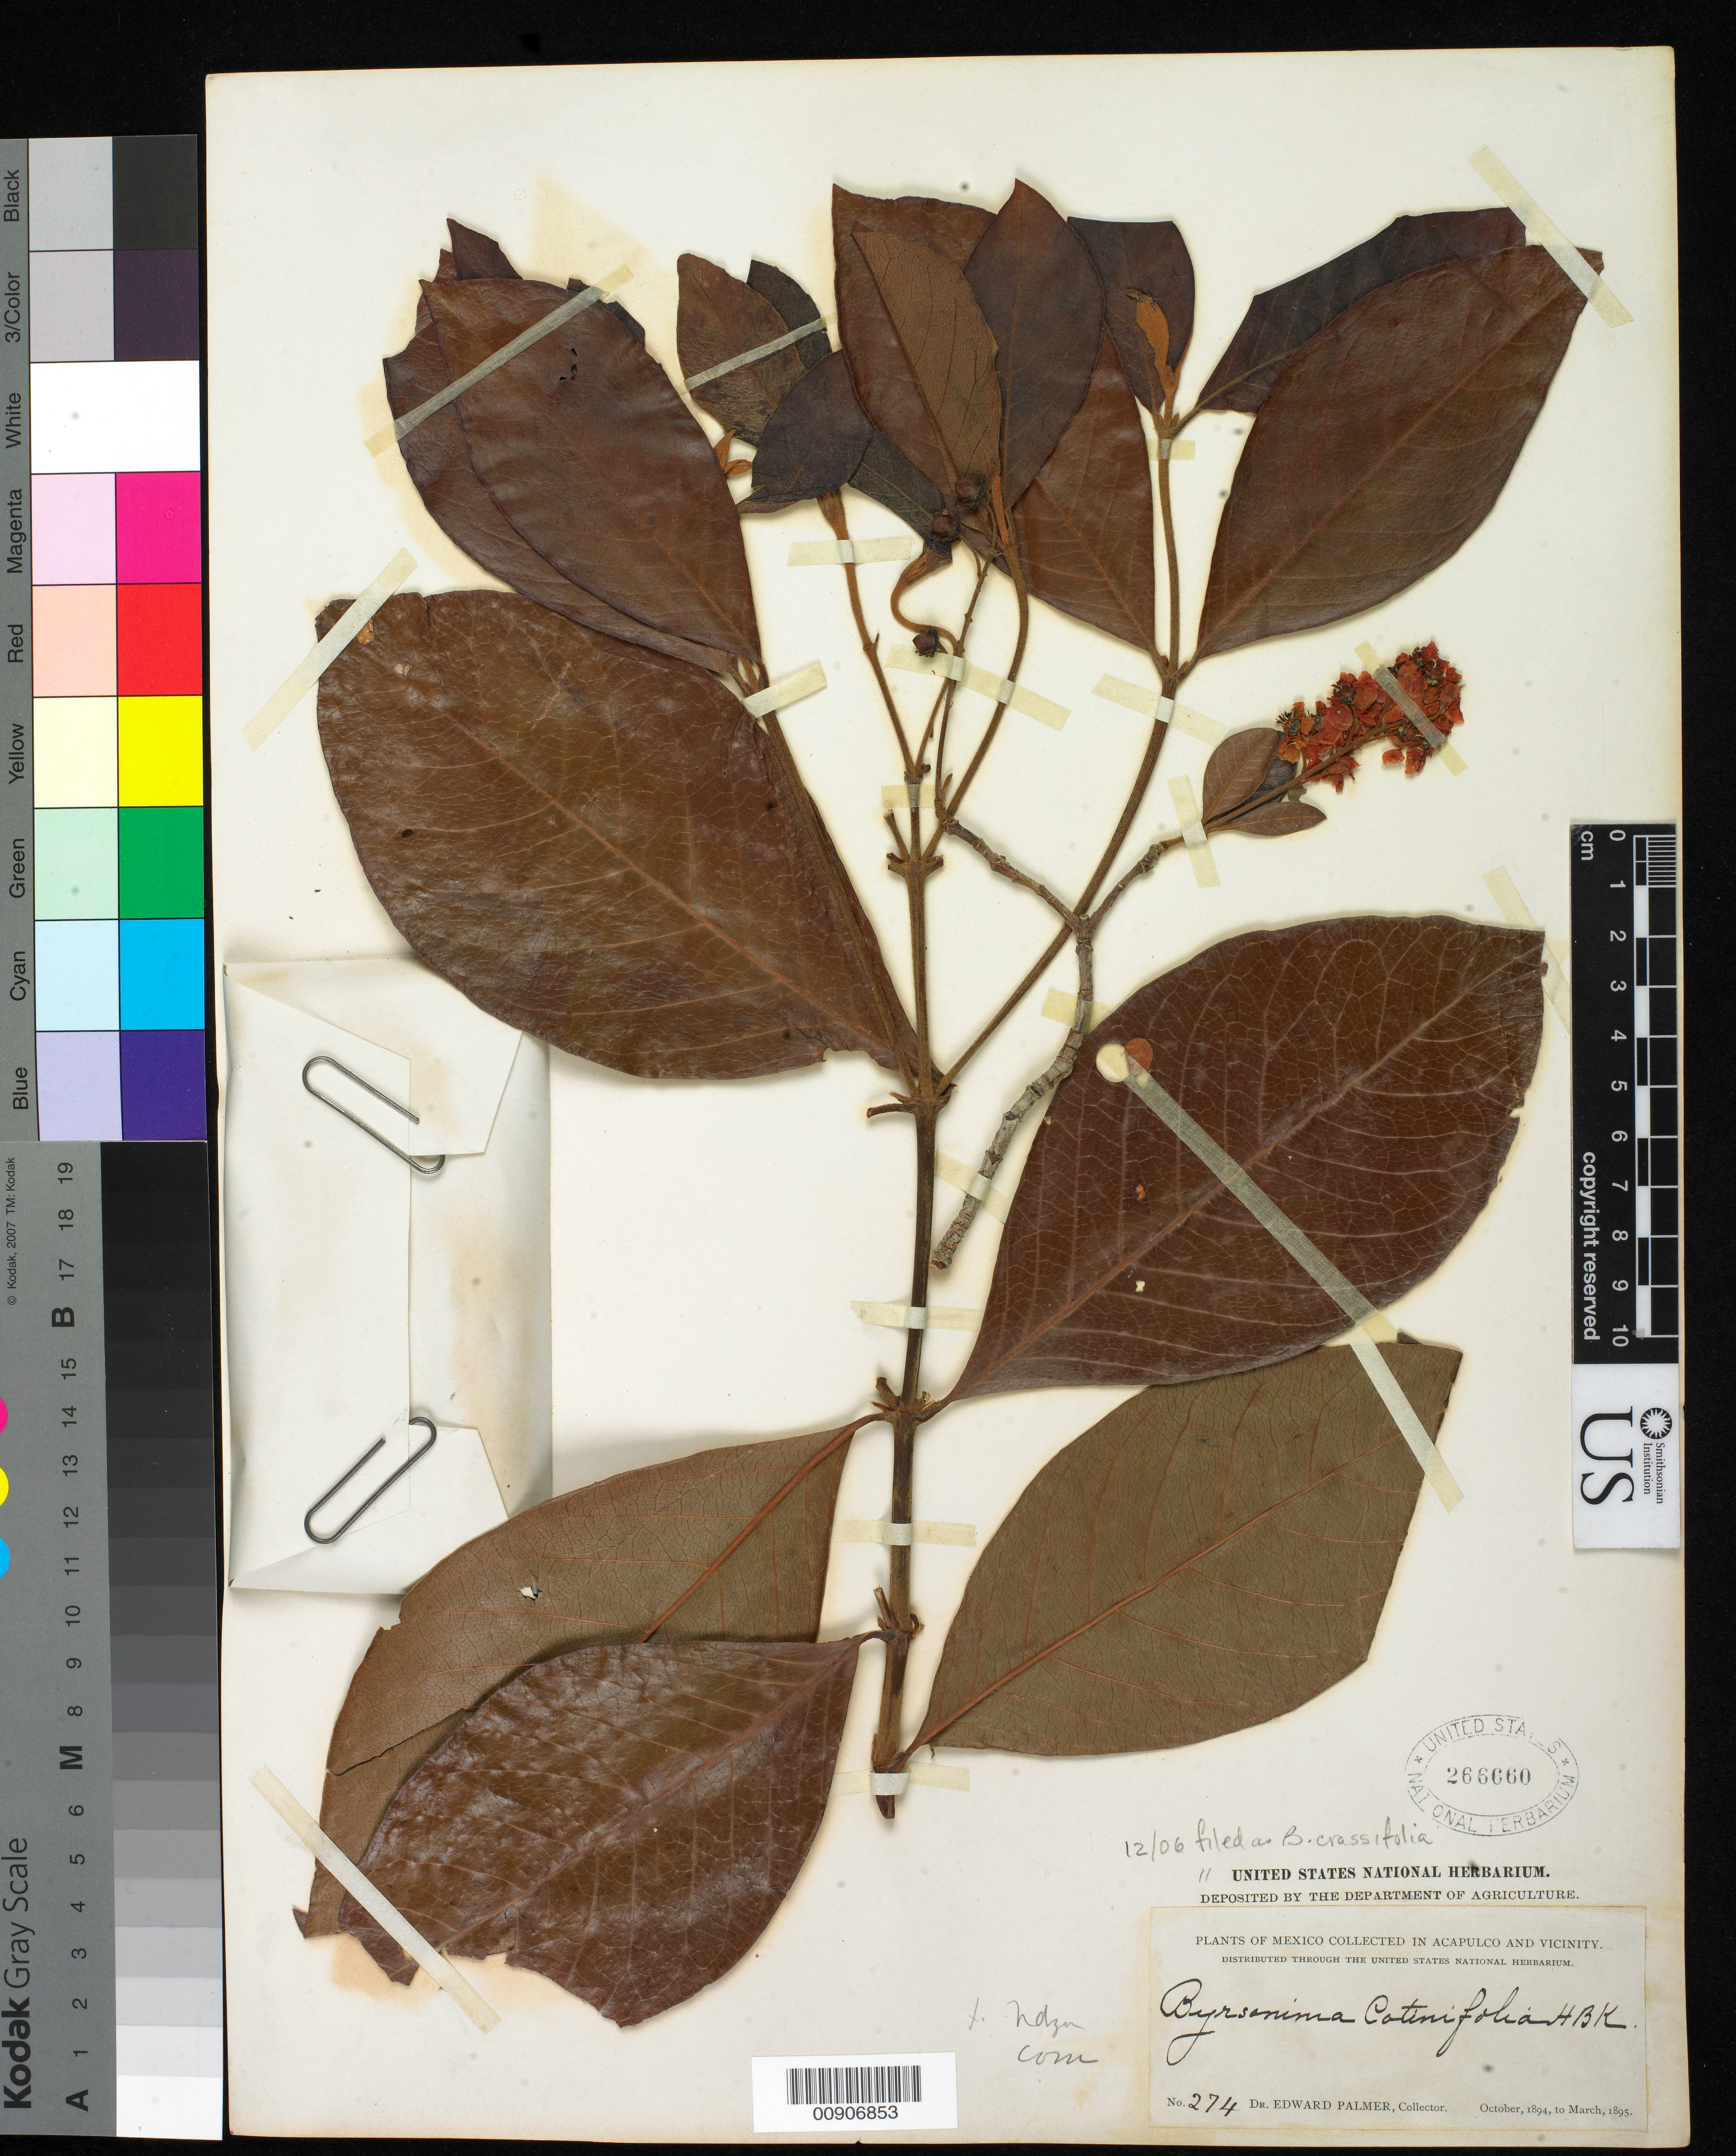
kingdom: Plantae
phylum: Tracheophyta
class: Magnoliopsida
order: Malpighiales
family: Malpighiaceae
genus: Byrsonima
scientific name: Byrsonima crassifolia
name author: (L.) Kunth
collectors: E. Palmer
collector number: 274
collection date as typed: Oct 1894 to -- Mar 1895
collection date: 1894-10/1895-03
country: Mexico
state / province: Guerrero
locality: Acapulco, Guerrero and vicinity.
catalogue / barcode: US 266660